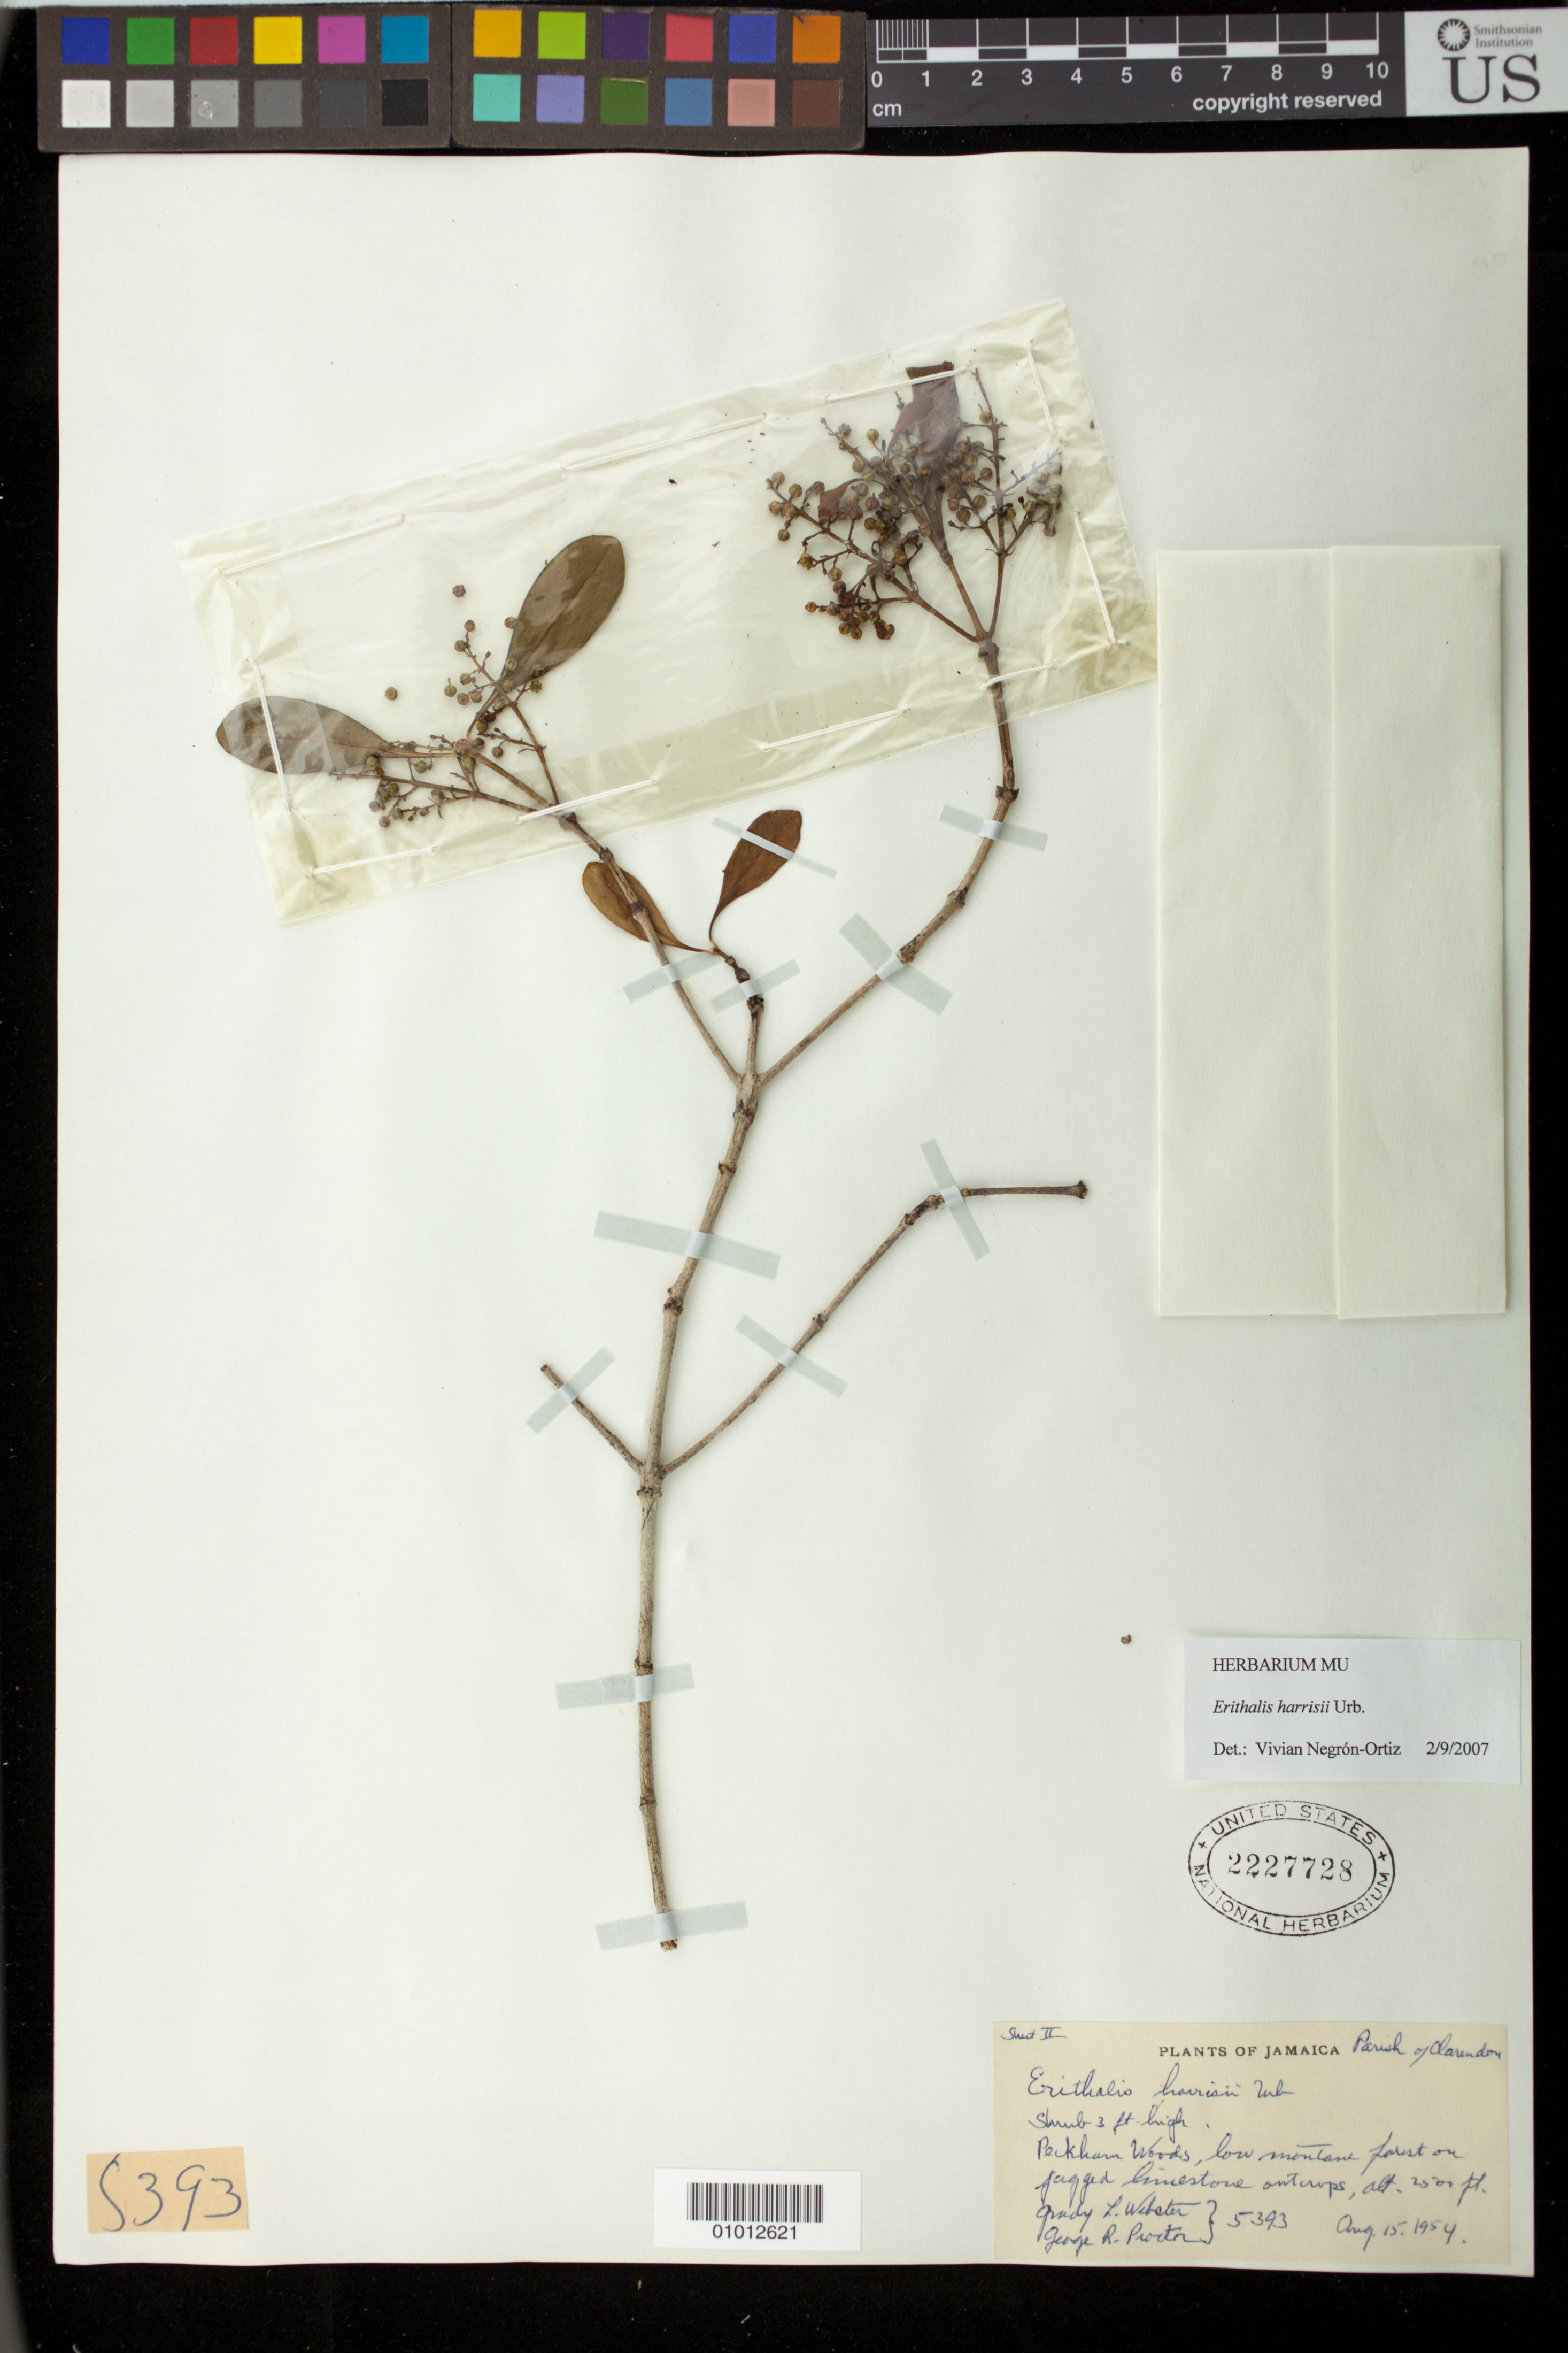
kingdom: Plantae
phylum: Tracheophyta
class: Magnoliopsida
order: Gentianales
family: Rubiaceae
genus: Erithalis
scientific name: Erithalis harrisii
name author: Urb.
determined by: Negrón-Ortiz, V.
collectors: G. L. Webster & G. R. Proctor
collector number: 5393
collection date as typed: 15 Aug 1954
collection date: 1954-08-15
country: Jamaica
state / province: Clarendon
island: Jamaica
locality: Peckham Woods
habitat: Low montane forest on jagged limestone outcrops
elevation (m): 762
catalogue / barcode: US 2227728